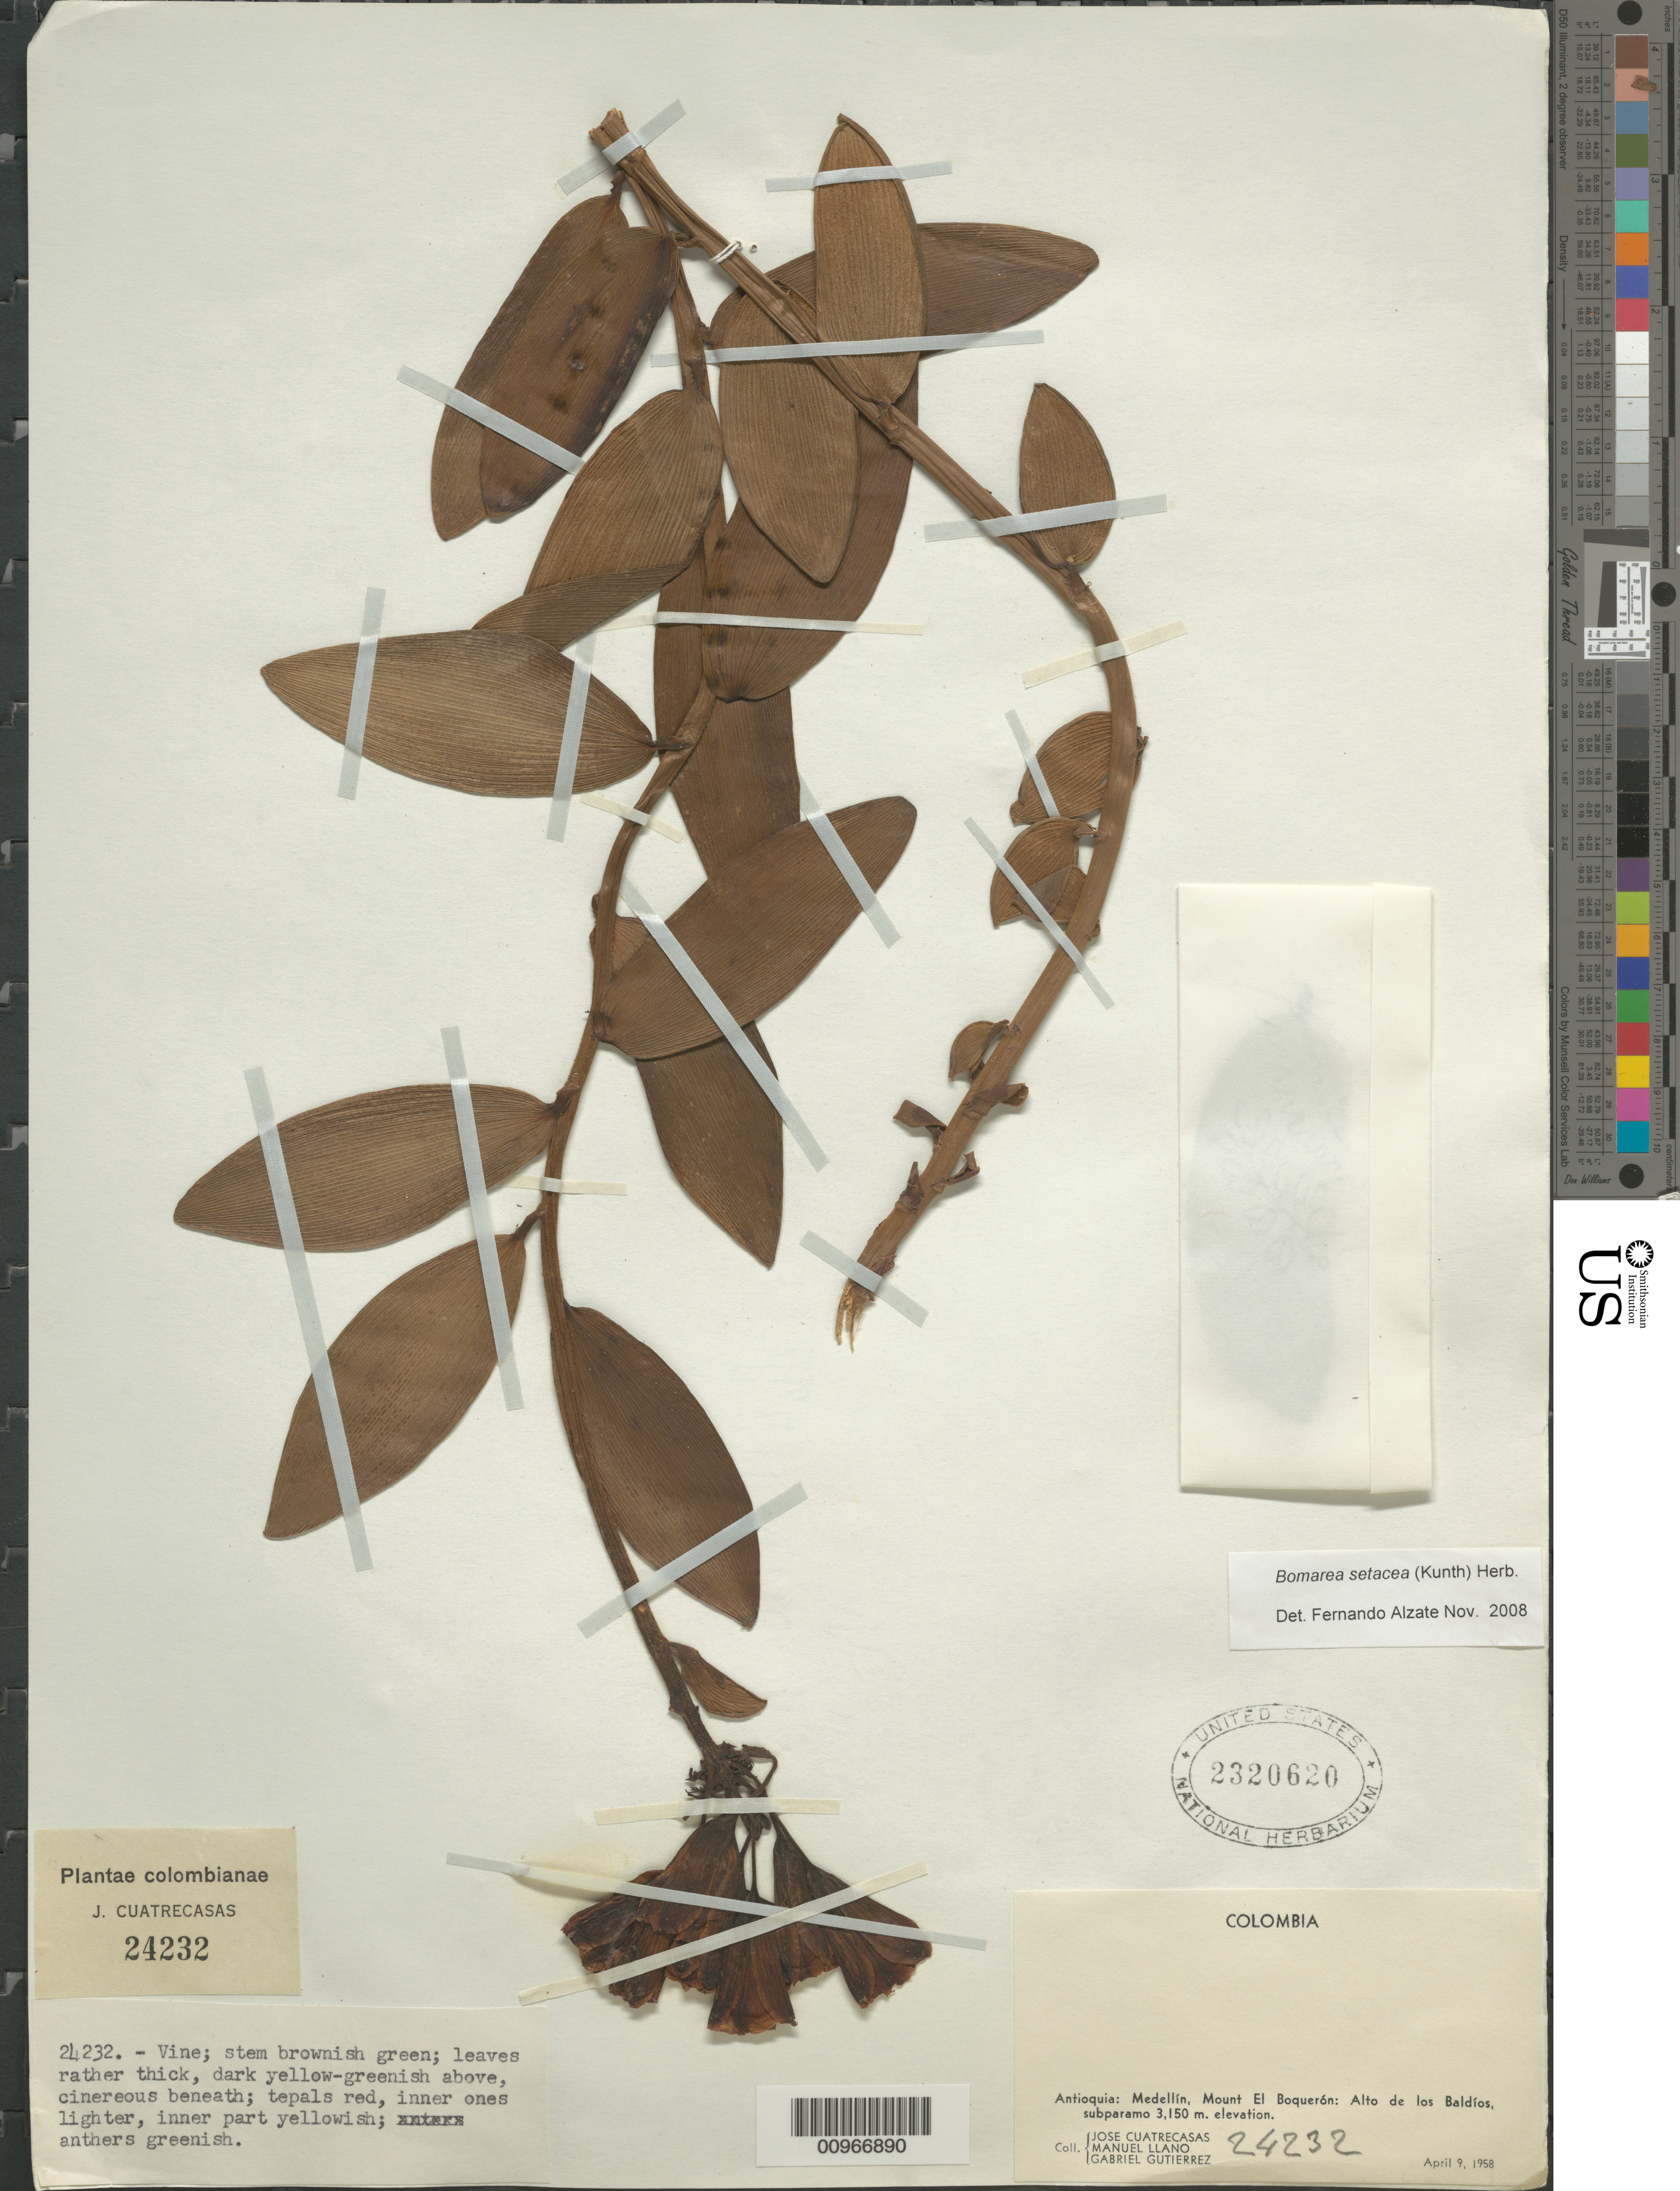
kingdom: Plantae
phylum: Tracheophyta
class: Liliopsida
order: Liliales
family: Alstroemeriaceae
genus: Bomarea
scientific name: Bomarea setacea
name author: (Ruiz & Pav.) Herb.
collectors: J. Cuatrecasas, M. Llano & G. Gutiérrez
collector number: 24232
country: Colombia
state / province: Antioquia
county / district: Medellín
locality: Mount eEl Boqueron, Alto de los Baldios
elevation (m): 3150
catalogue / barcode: US 2320620